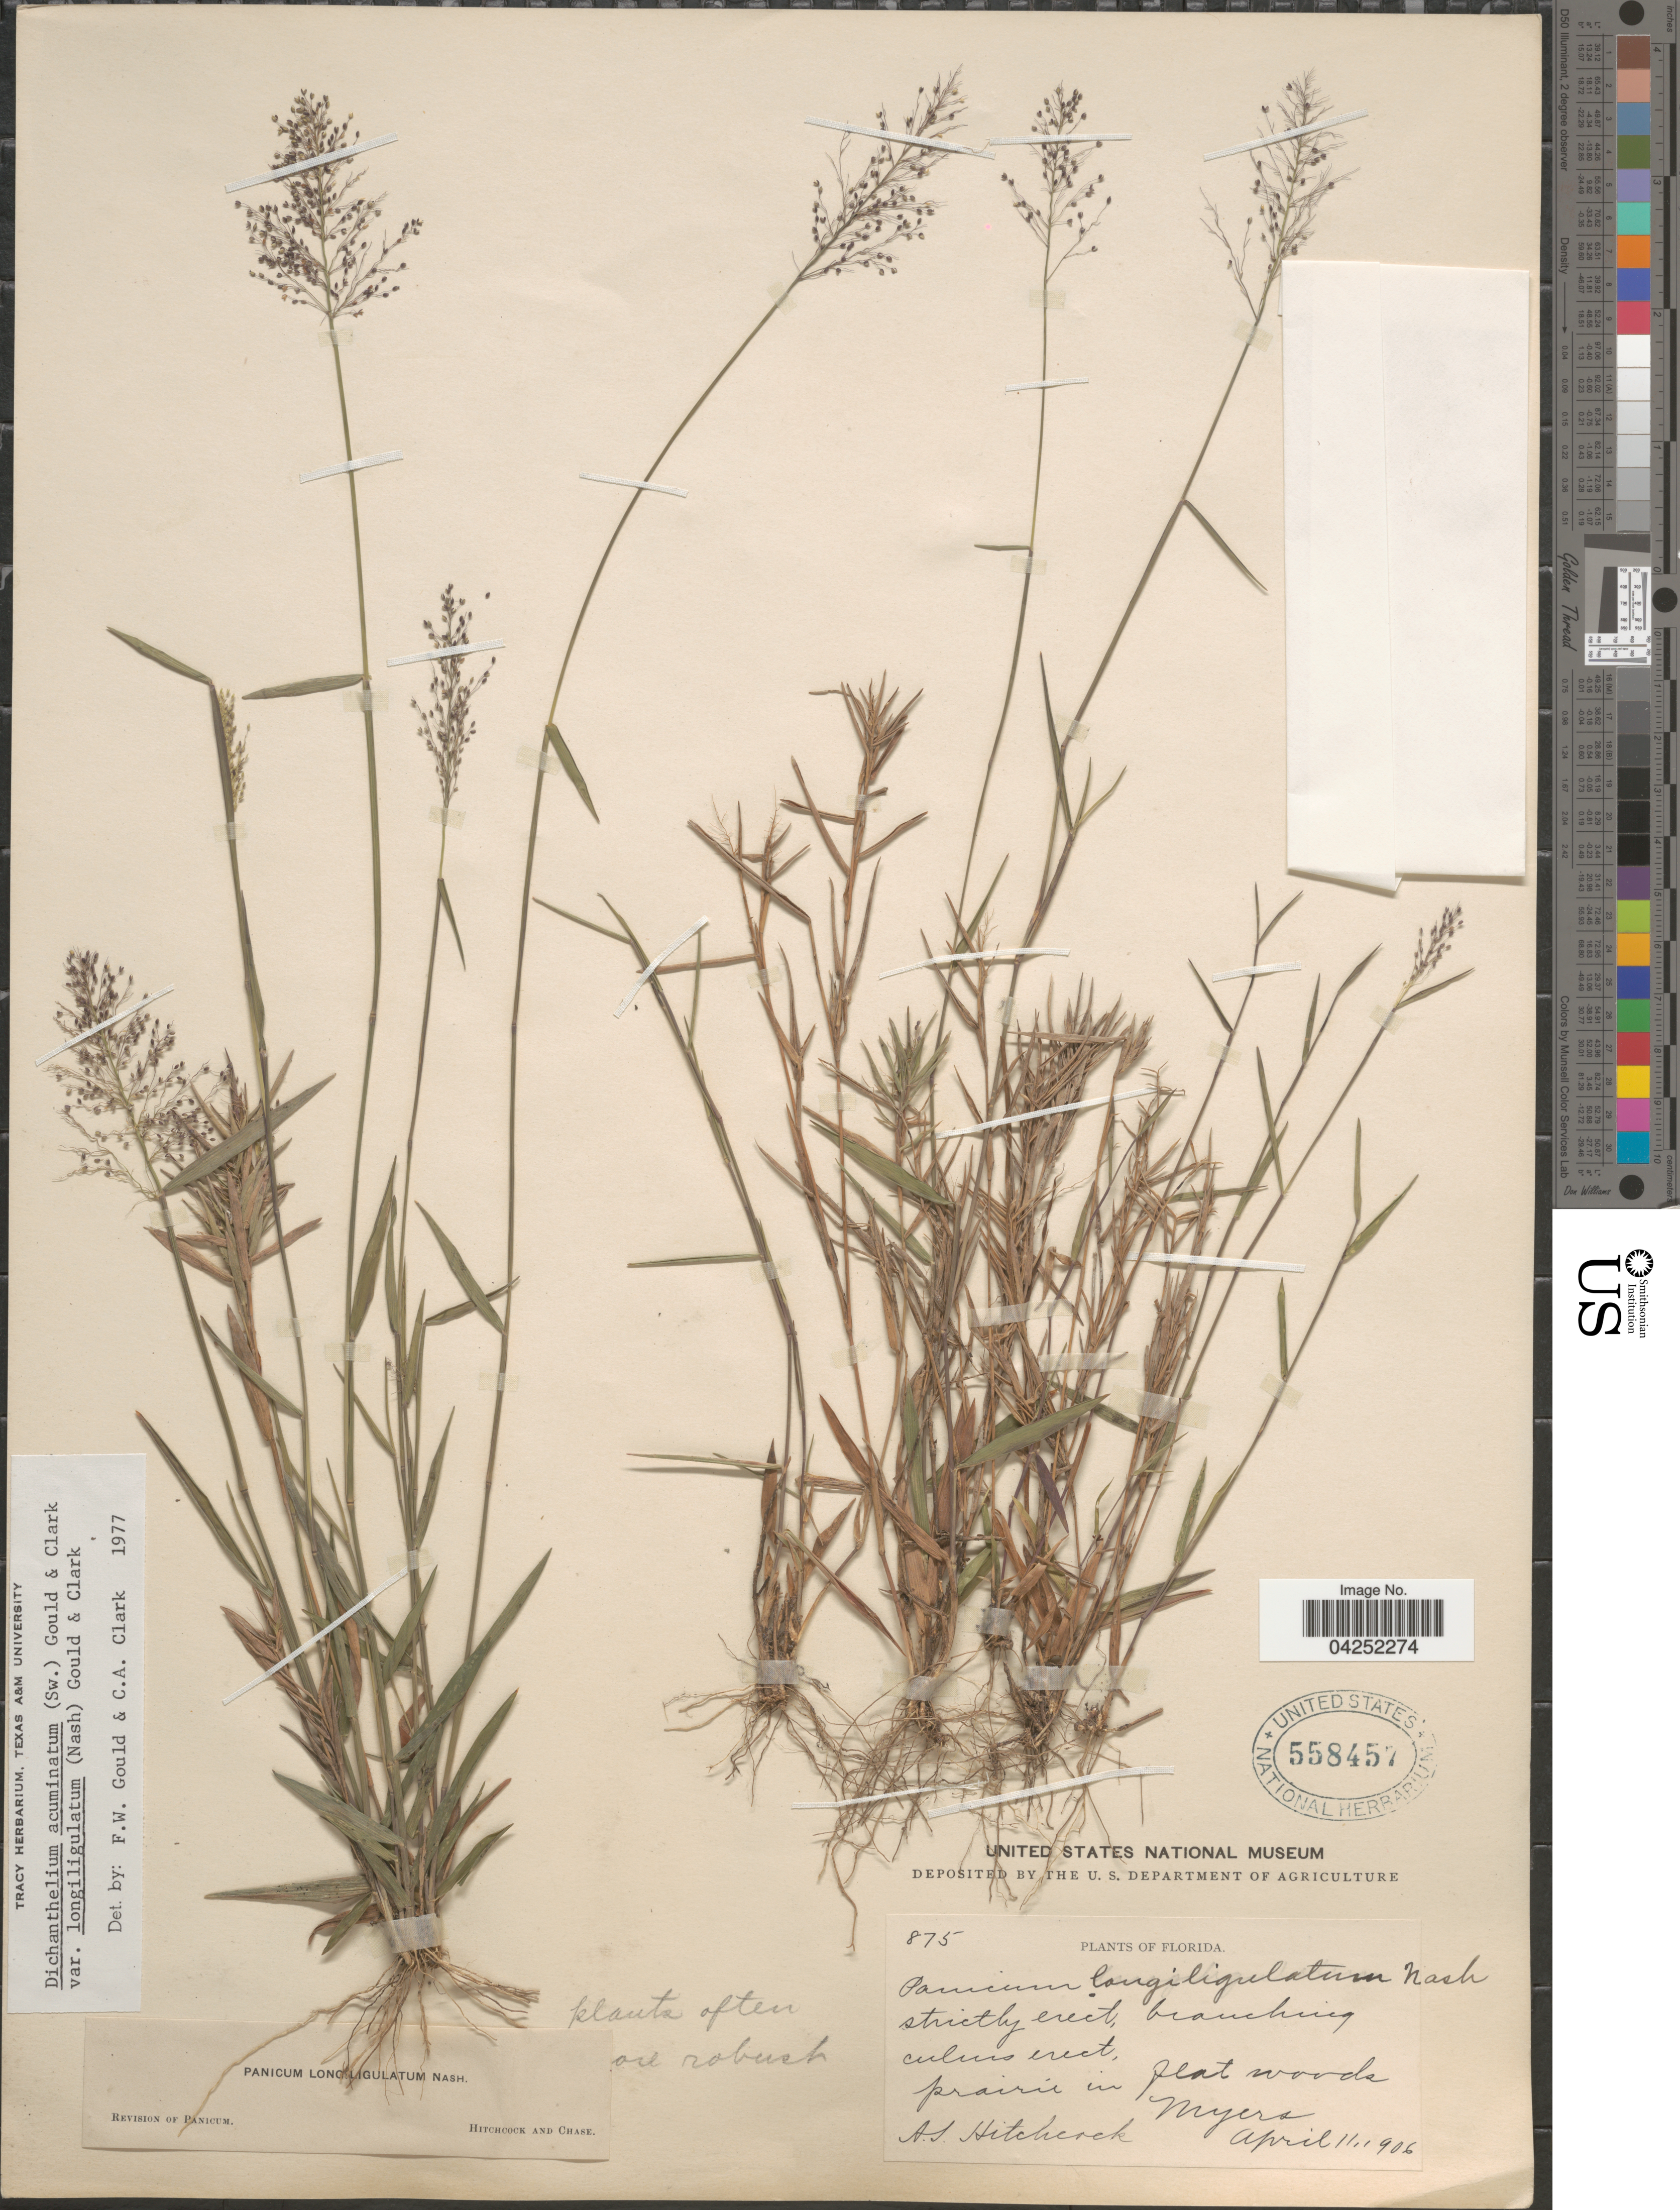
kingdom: Plantae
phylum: Tracheophyta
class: Liliopsida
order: Poales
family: Poaceae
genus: Dichanthelium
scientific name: Dichanthelium acuminatum var. longiligulatum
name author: (Nash) Gould & C.A. Clark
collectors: A. S. Hitchcock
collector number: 875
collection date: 1906-04-11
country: United States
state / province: Florida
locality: Prairie in flat woods. Myers.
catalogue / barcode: US 558457